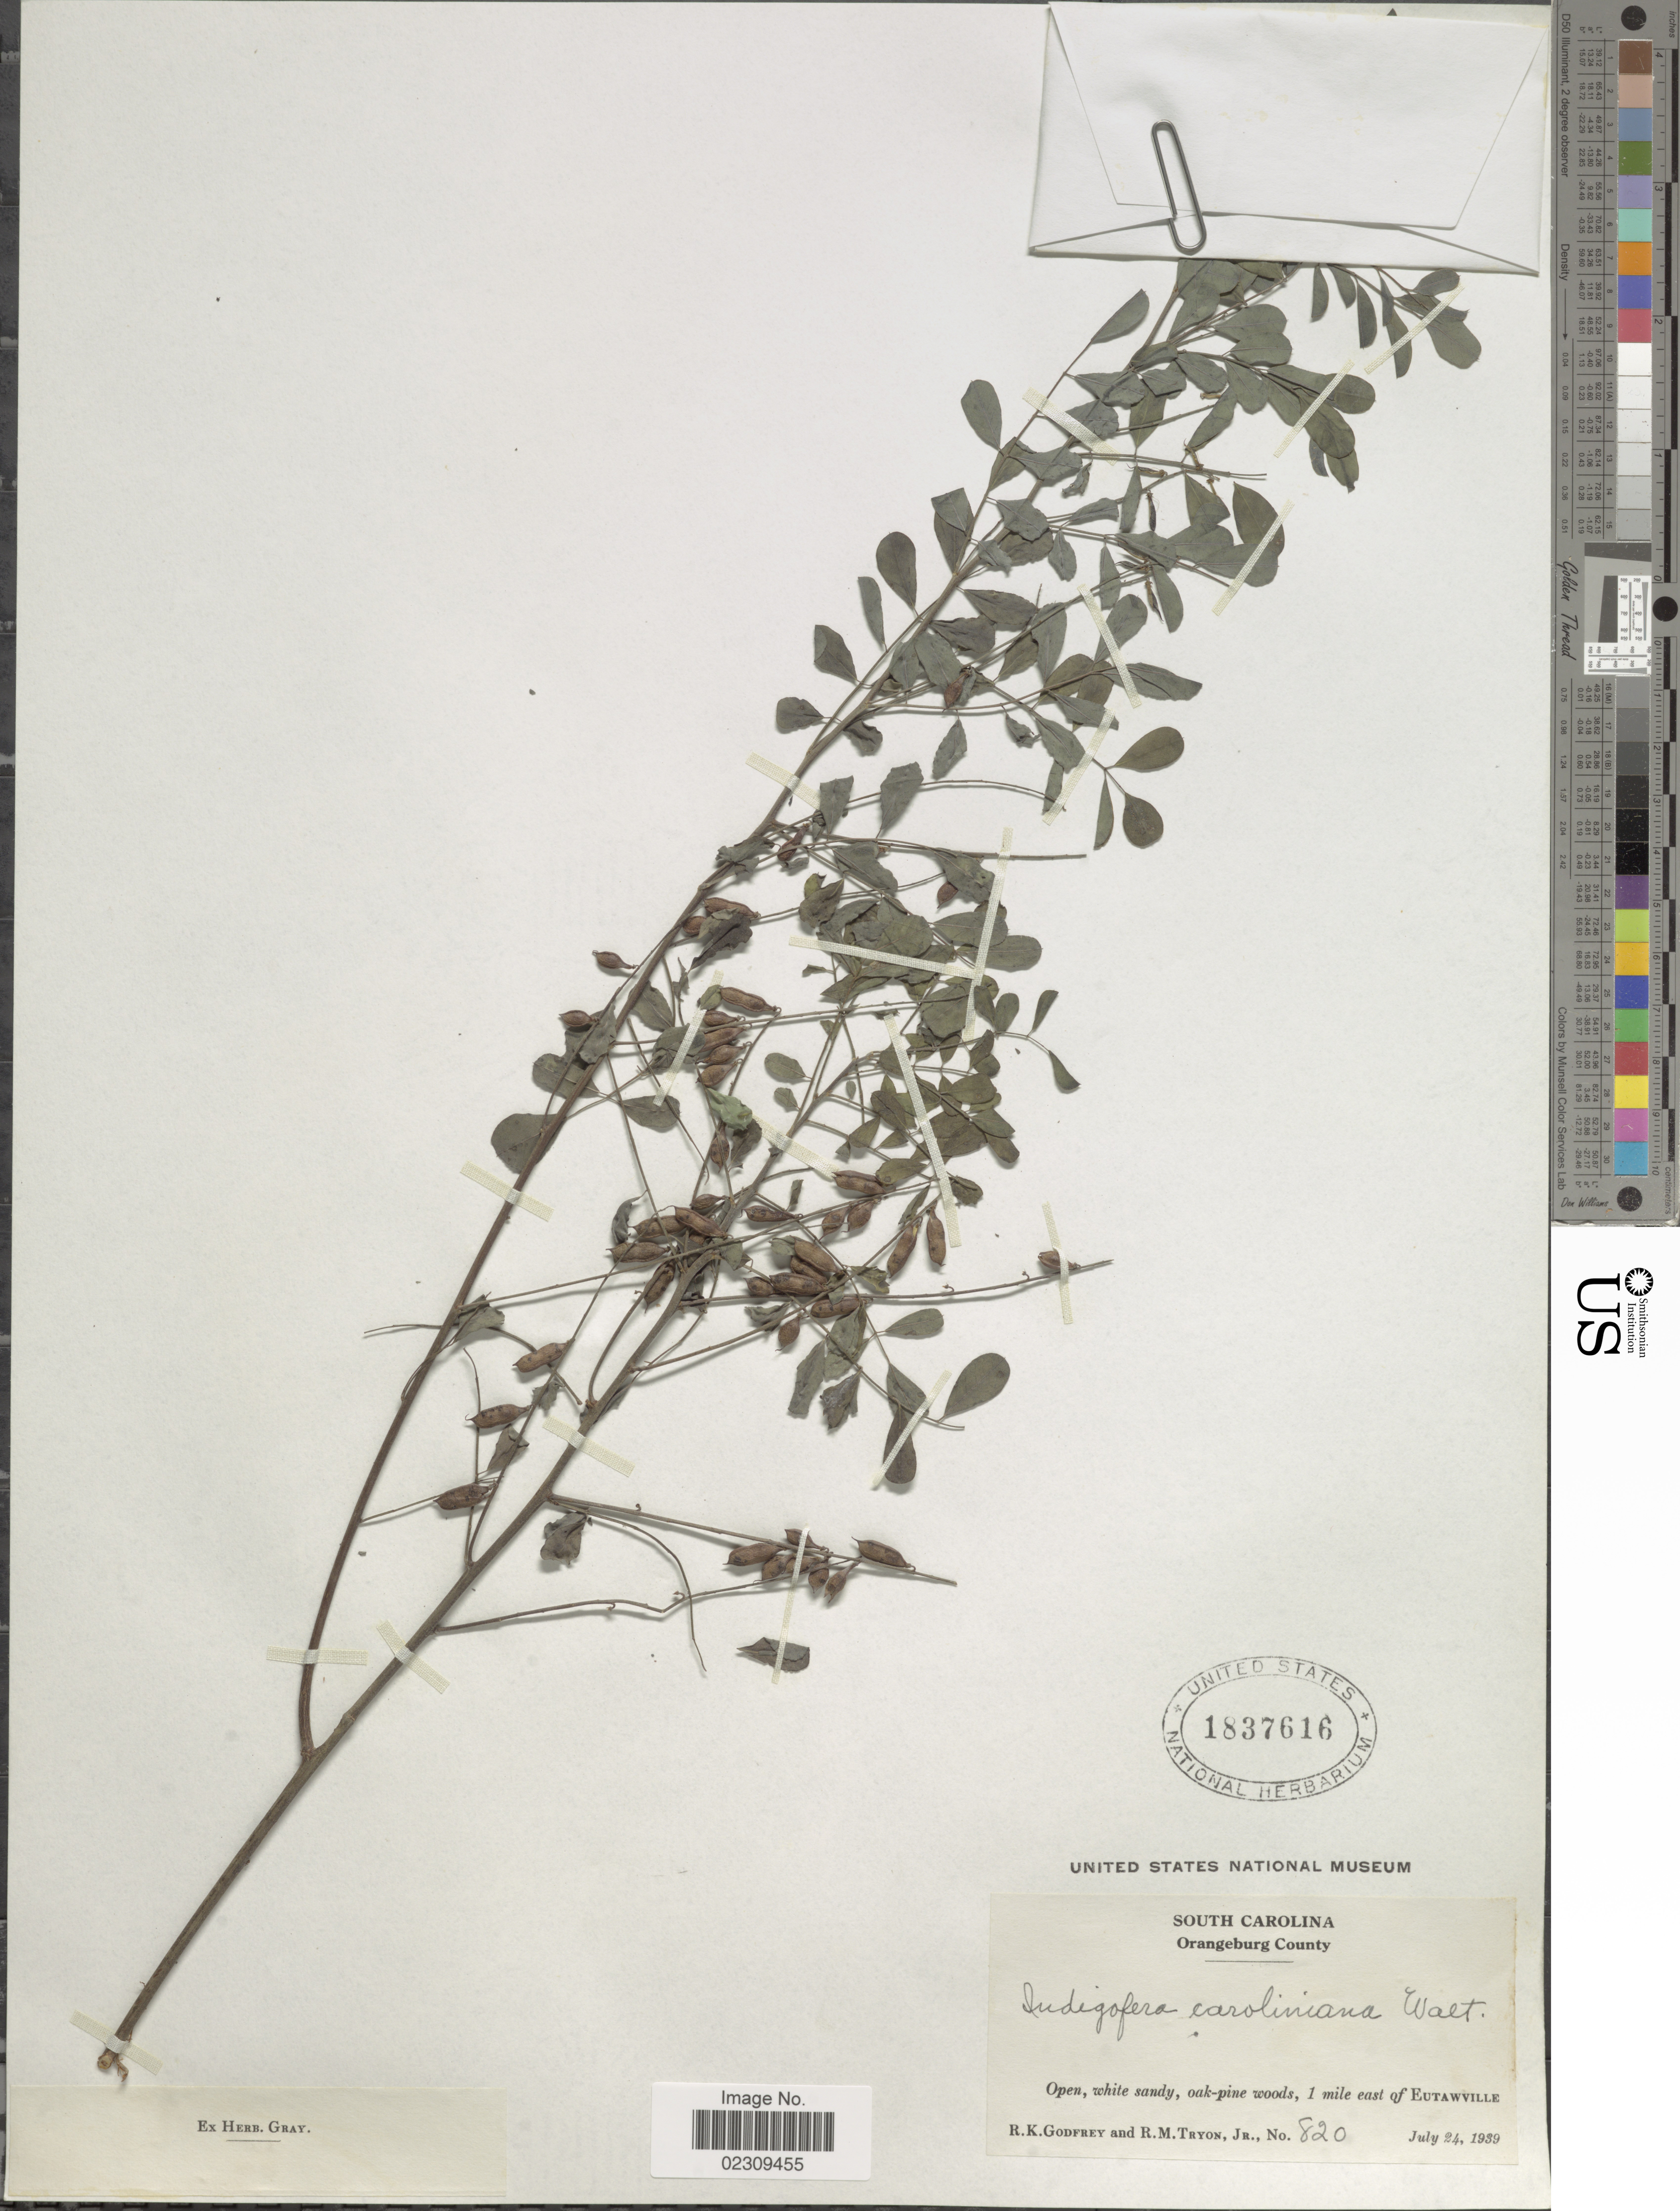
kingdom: Plantae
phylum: Tracheophyta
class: Magnoliopsida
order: Fabales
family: Fabaceae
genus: Indigofera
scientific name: Indigofera caroliniana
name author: Mill.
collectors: R. K. Godfrey & R. M. Tryon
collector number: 820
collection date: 1939-07-24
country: United States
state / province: South Carolina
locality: Orangeburg County, 1 miles east of Eutawville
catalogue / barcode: US 1837616